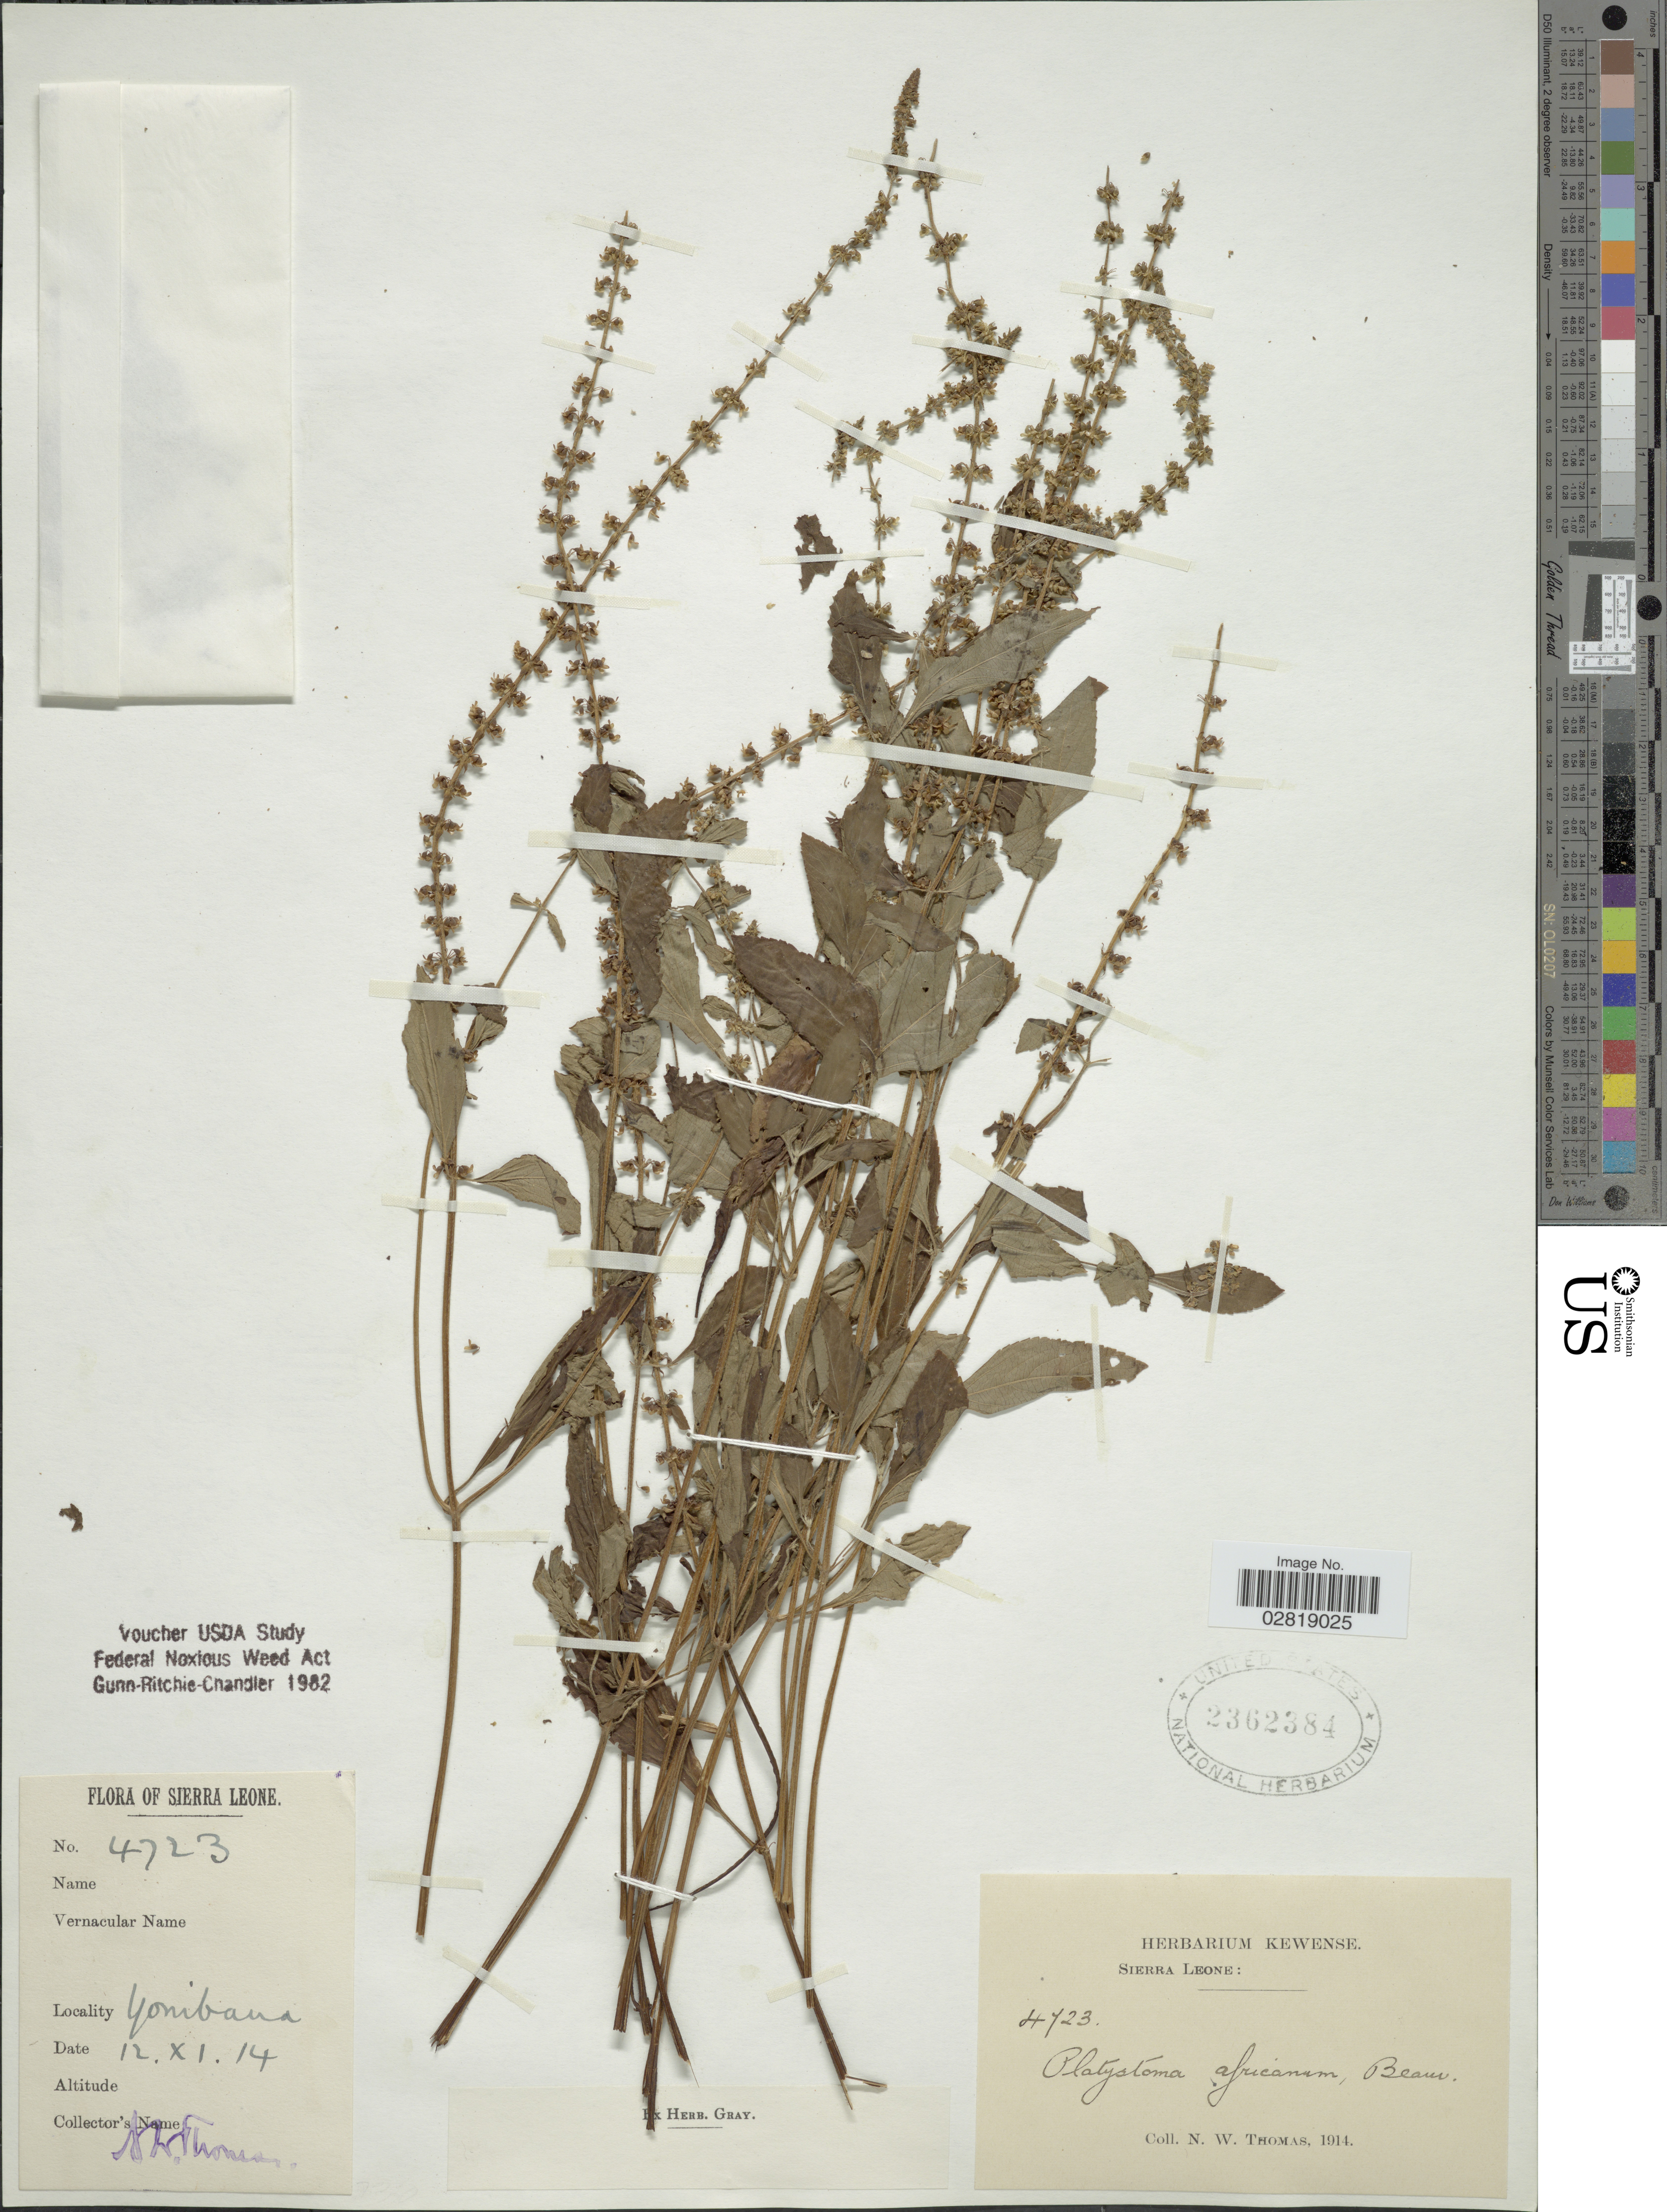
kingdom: Plantae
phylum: Tracheophyta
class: Magnoliopsida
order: Lamiales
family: Lamiaceae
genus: Platostoma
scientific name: Platostoma africanum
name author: P. Beauv.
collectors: N. Thomas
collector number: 4723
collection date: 1914-11-12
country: Sierra Leone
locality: Yonibana.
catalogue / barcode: US 2362384